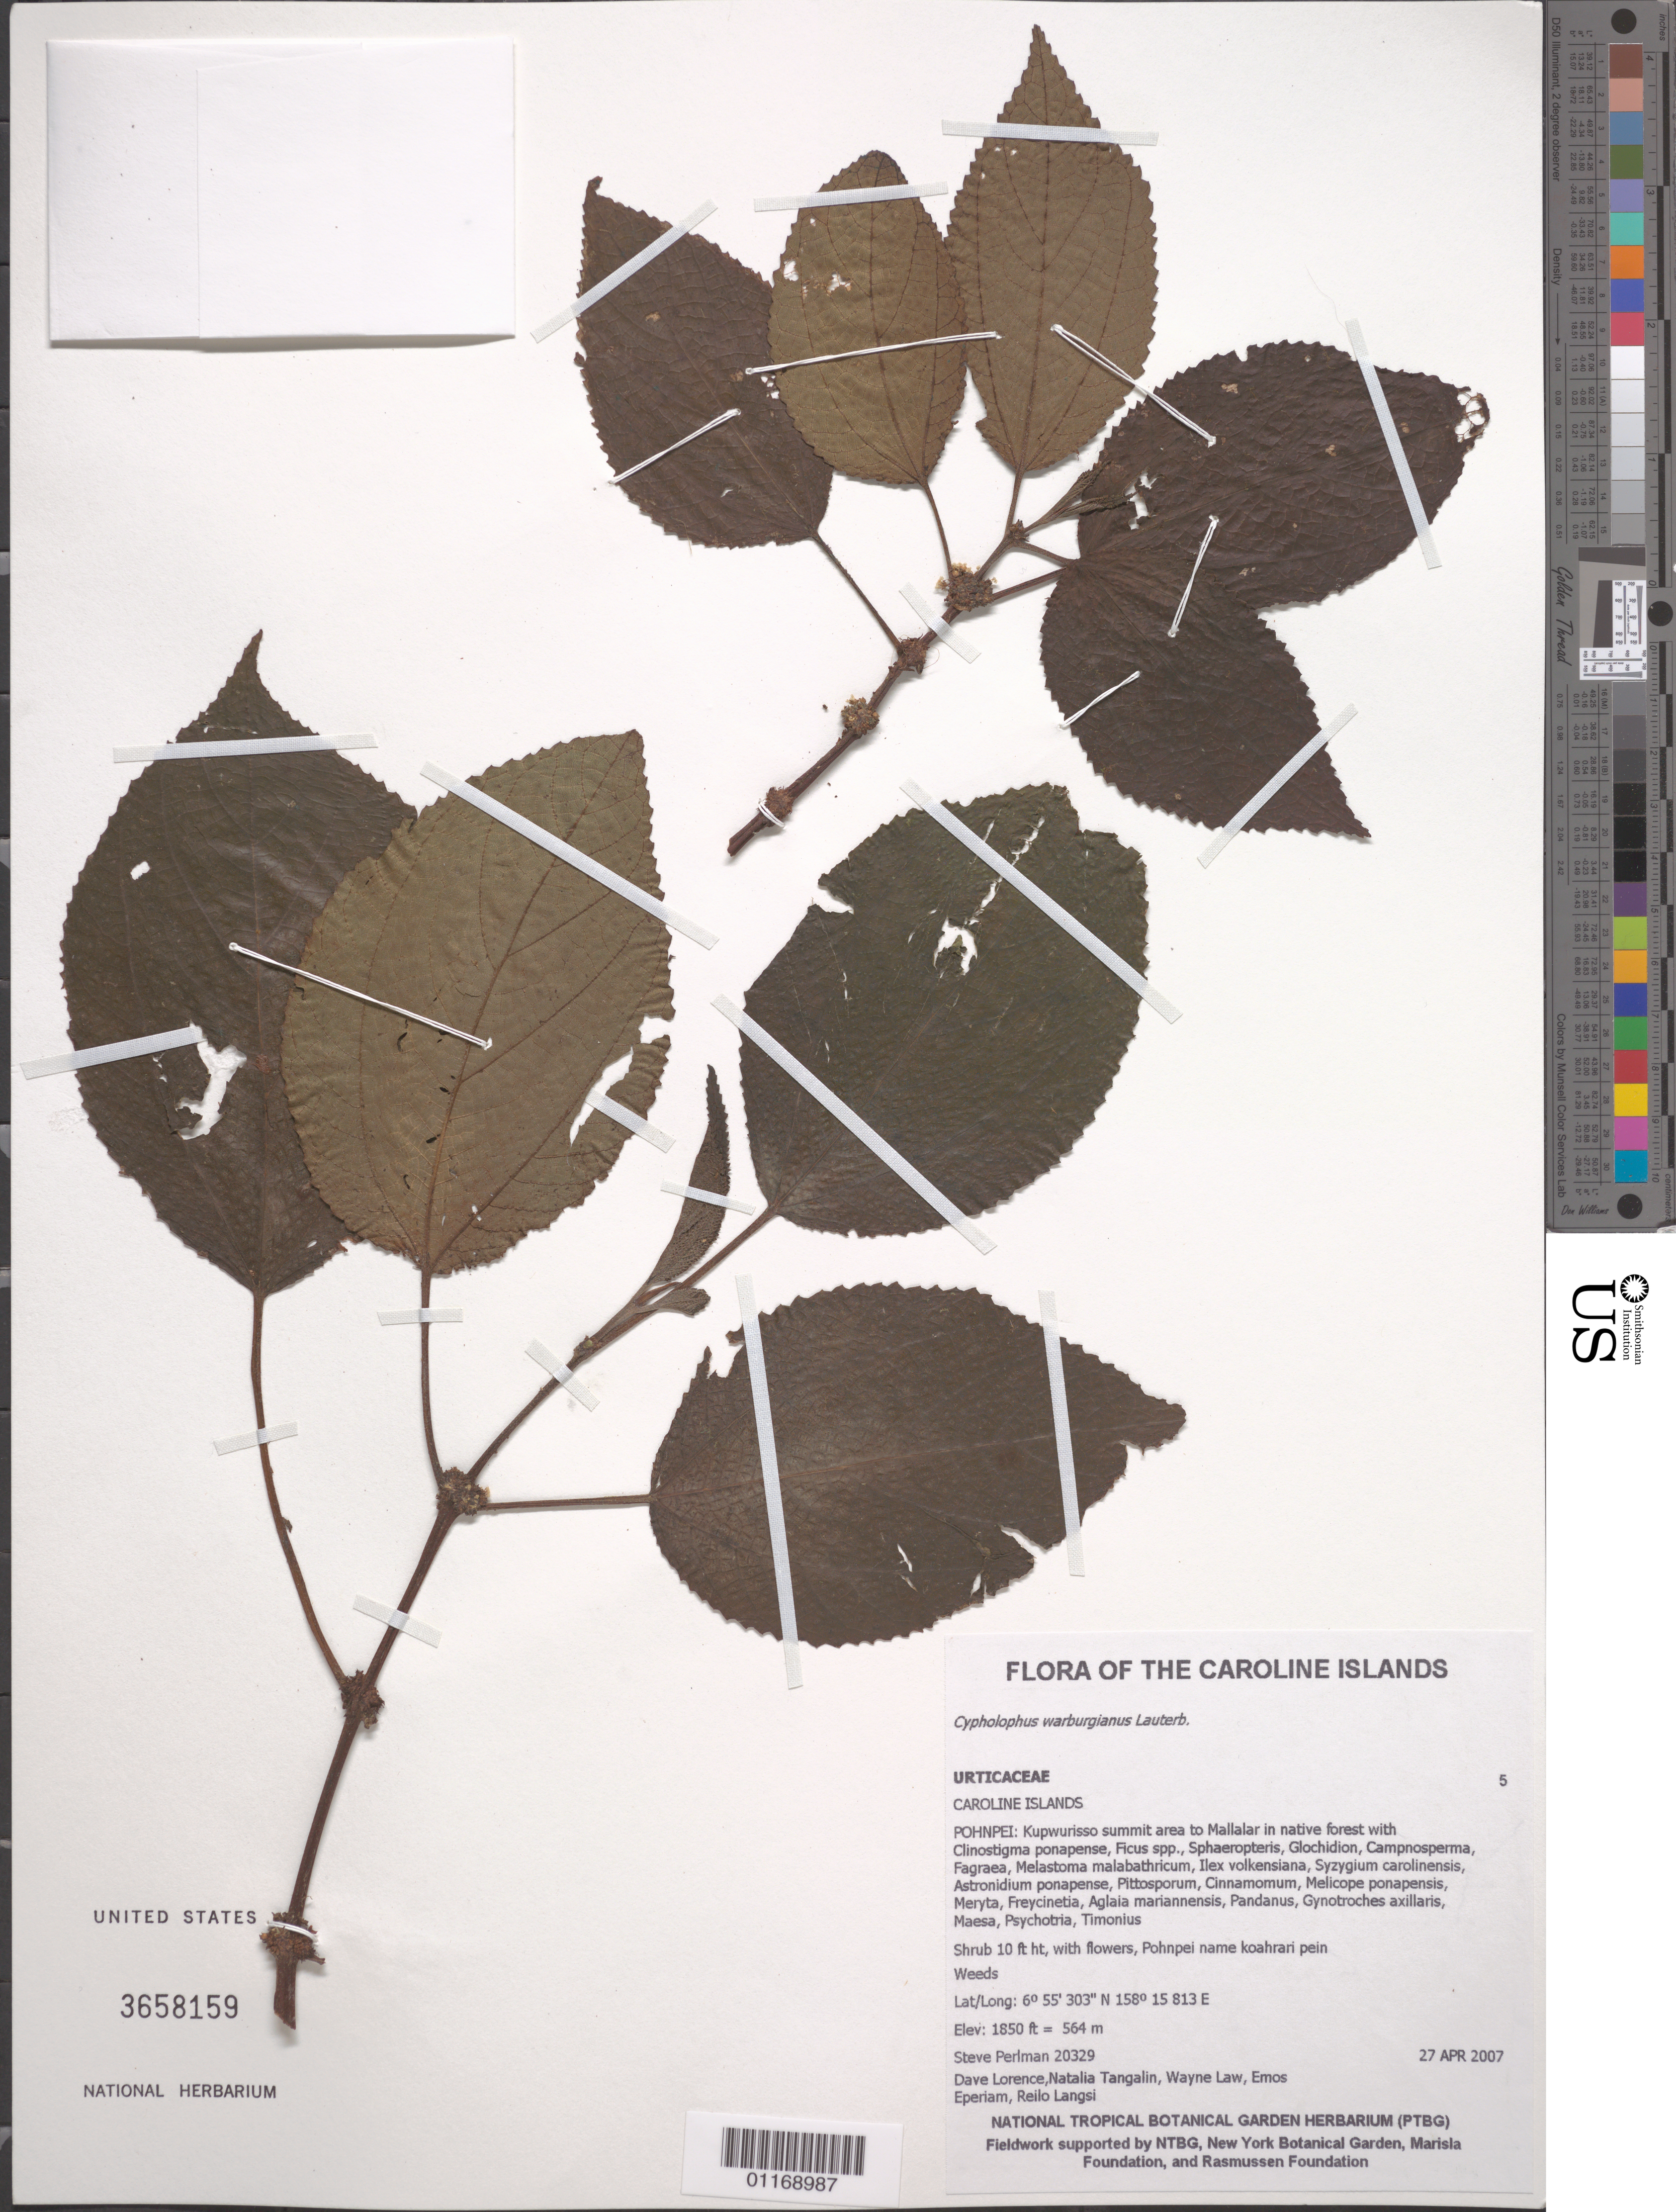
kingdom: Plantae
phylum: Tracheophyta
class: Magnoliopsida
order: Rosales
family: Urticaceae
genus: Cypholophus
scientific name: Cypholophus warburgianus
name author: Lauterb.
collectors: S. P. Perlman, D. Lorence, W. Law, R. Lengsi, N. Tangalin & P. Eperiam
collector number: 20329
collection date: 2007-04-27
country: Micronesia, Federated States of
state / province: Pohnpei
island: Pohnpei [Ponape]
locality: Kupwurisso summit area to Mallalar.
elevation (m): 564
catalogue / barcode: US 3658159